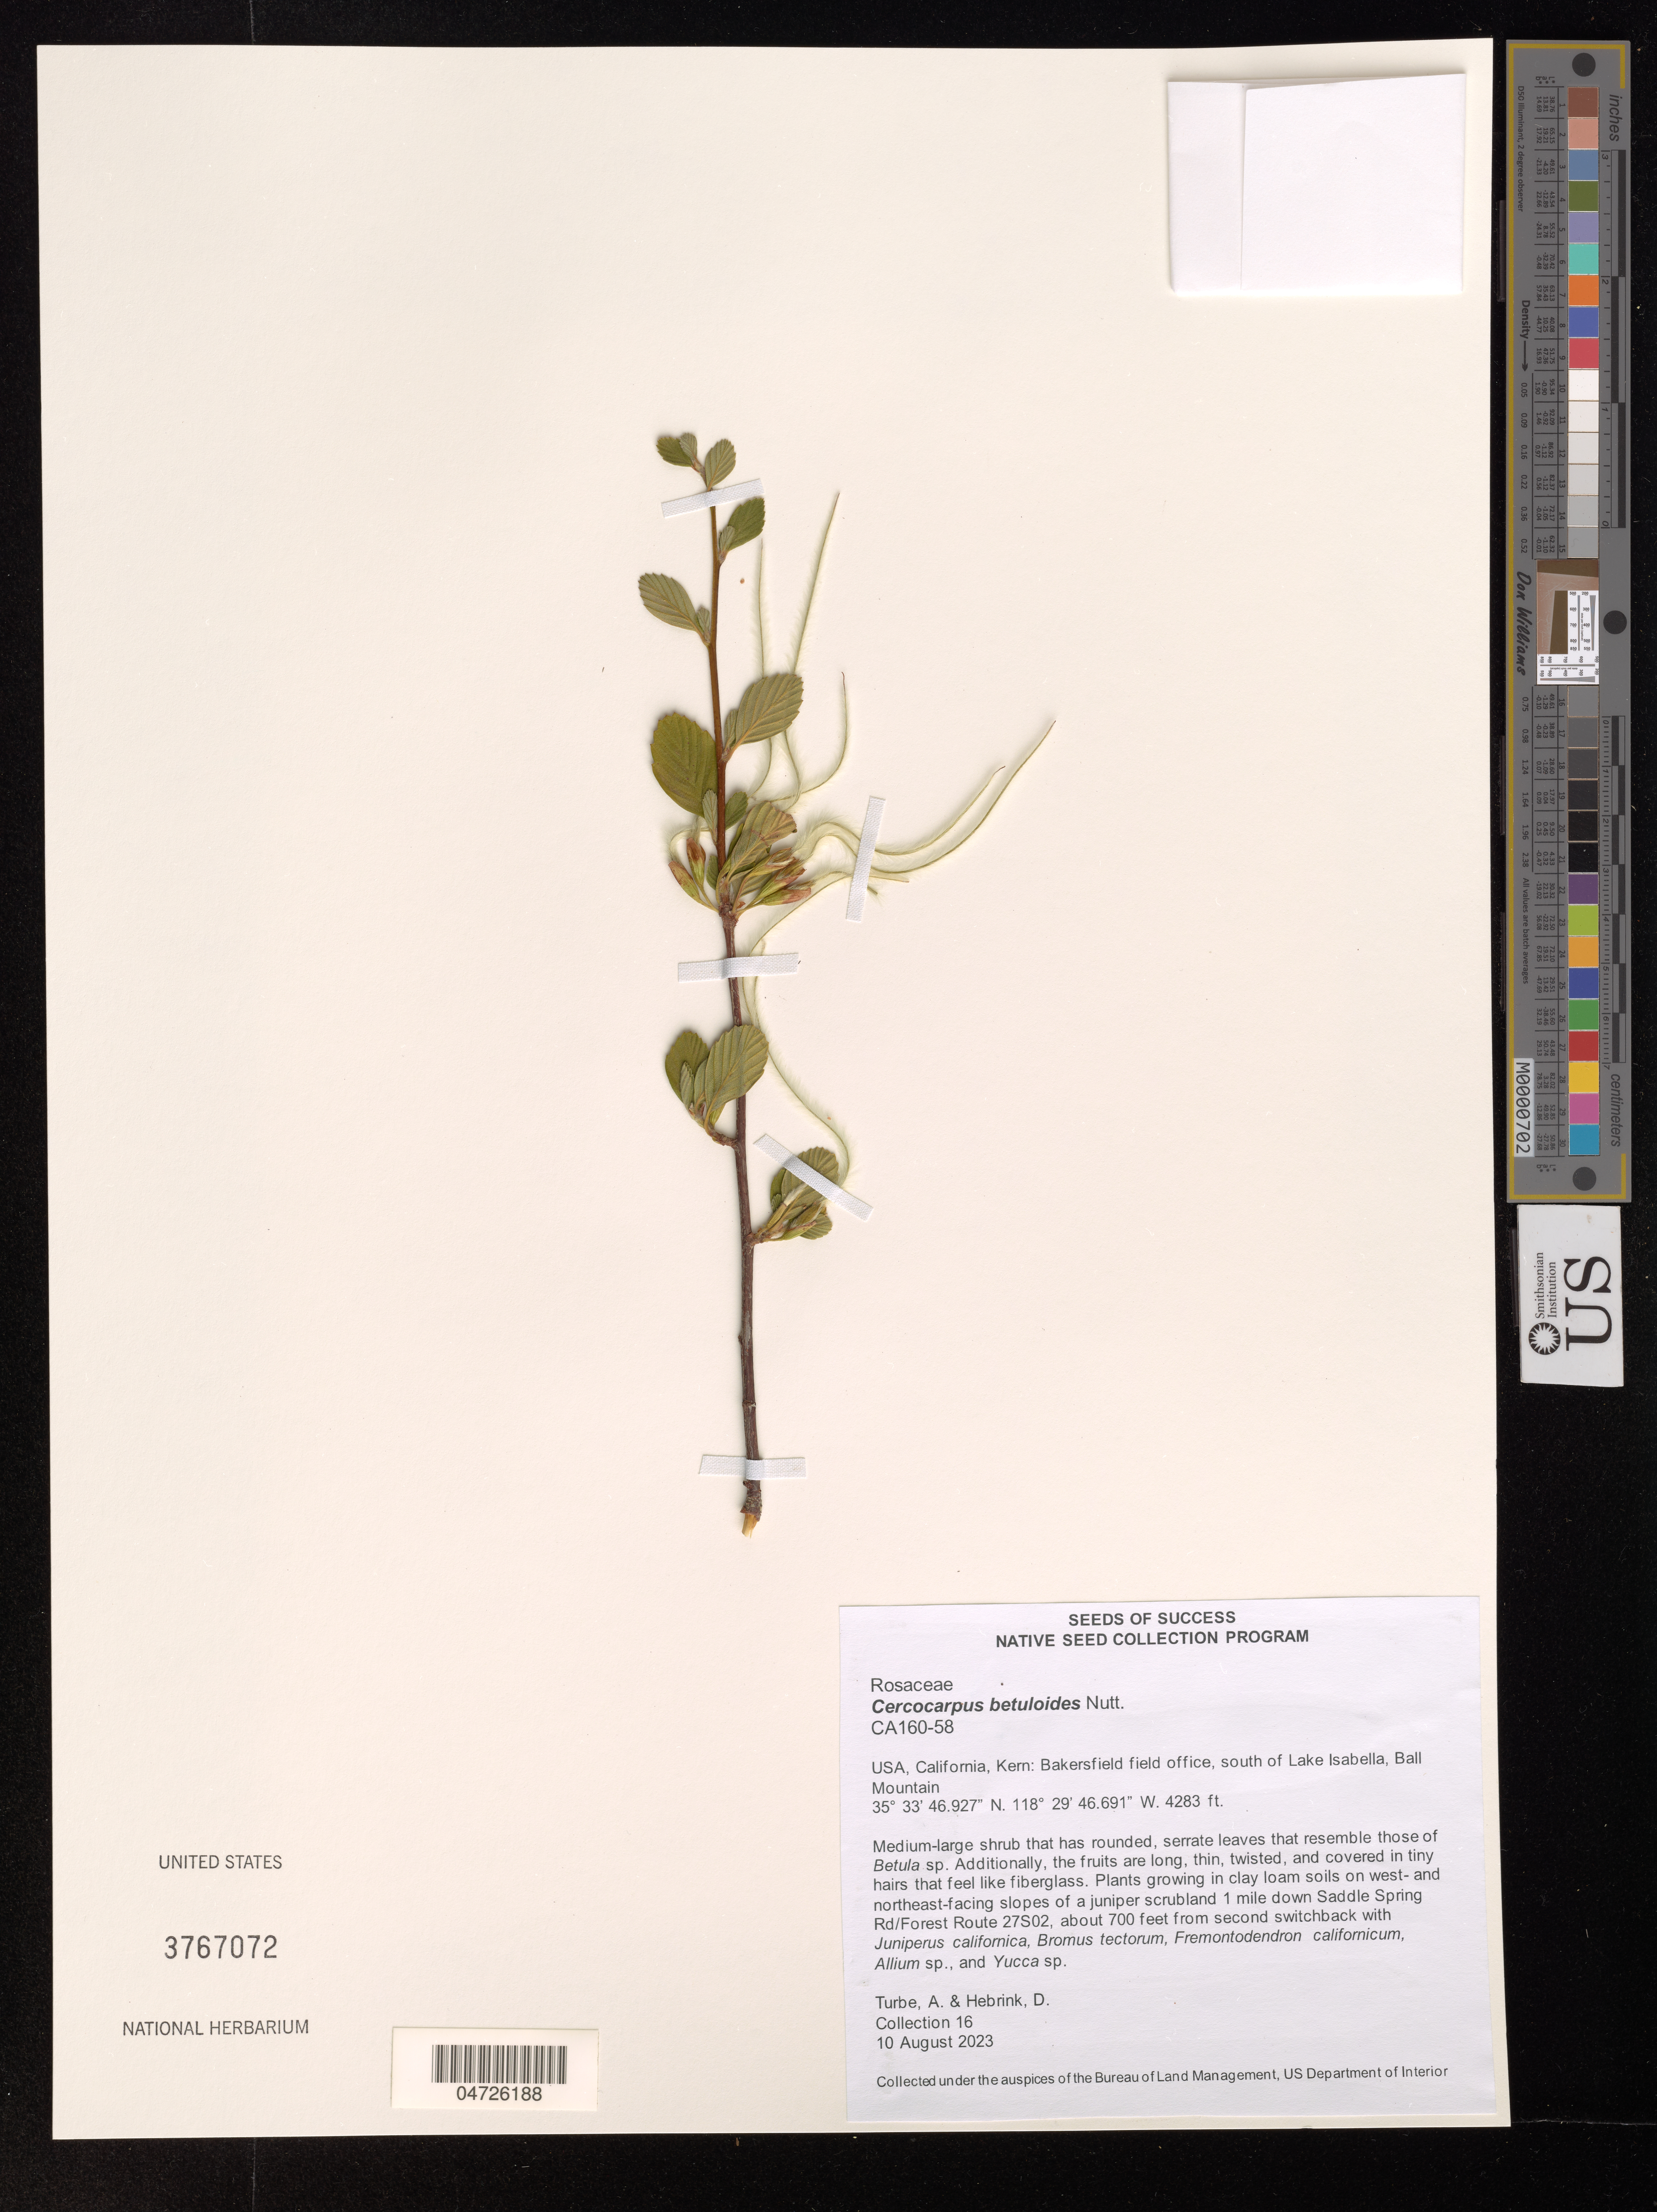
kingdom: Plantae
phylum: Tracheophyta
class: Magnoliopsida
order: Rosales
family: Rosaceae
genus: Cercocarpus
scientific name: Cercocarpus betuloides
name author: Nutt.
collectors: A. Turbe & D. Hebrink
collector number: CA160-58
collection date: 2023-08-10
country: United States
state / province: California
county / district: Kern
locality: Kern: Bakersfield field office, south of Lake Isabella, Ball Mountain.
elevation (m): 1305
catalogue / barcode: US 3767072